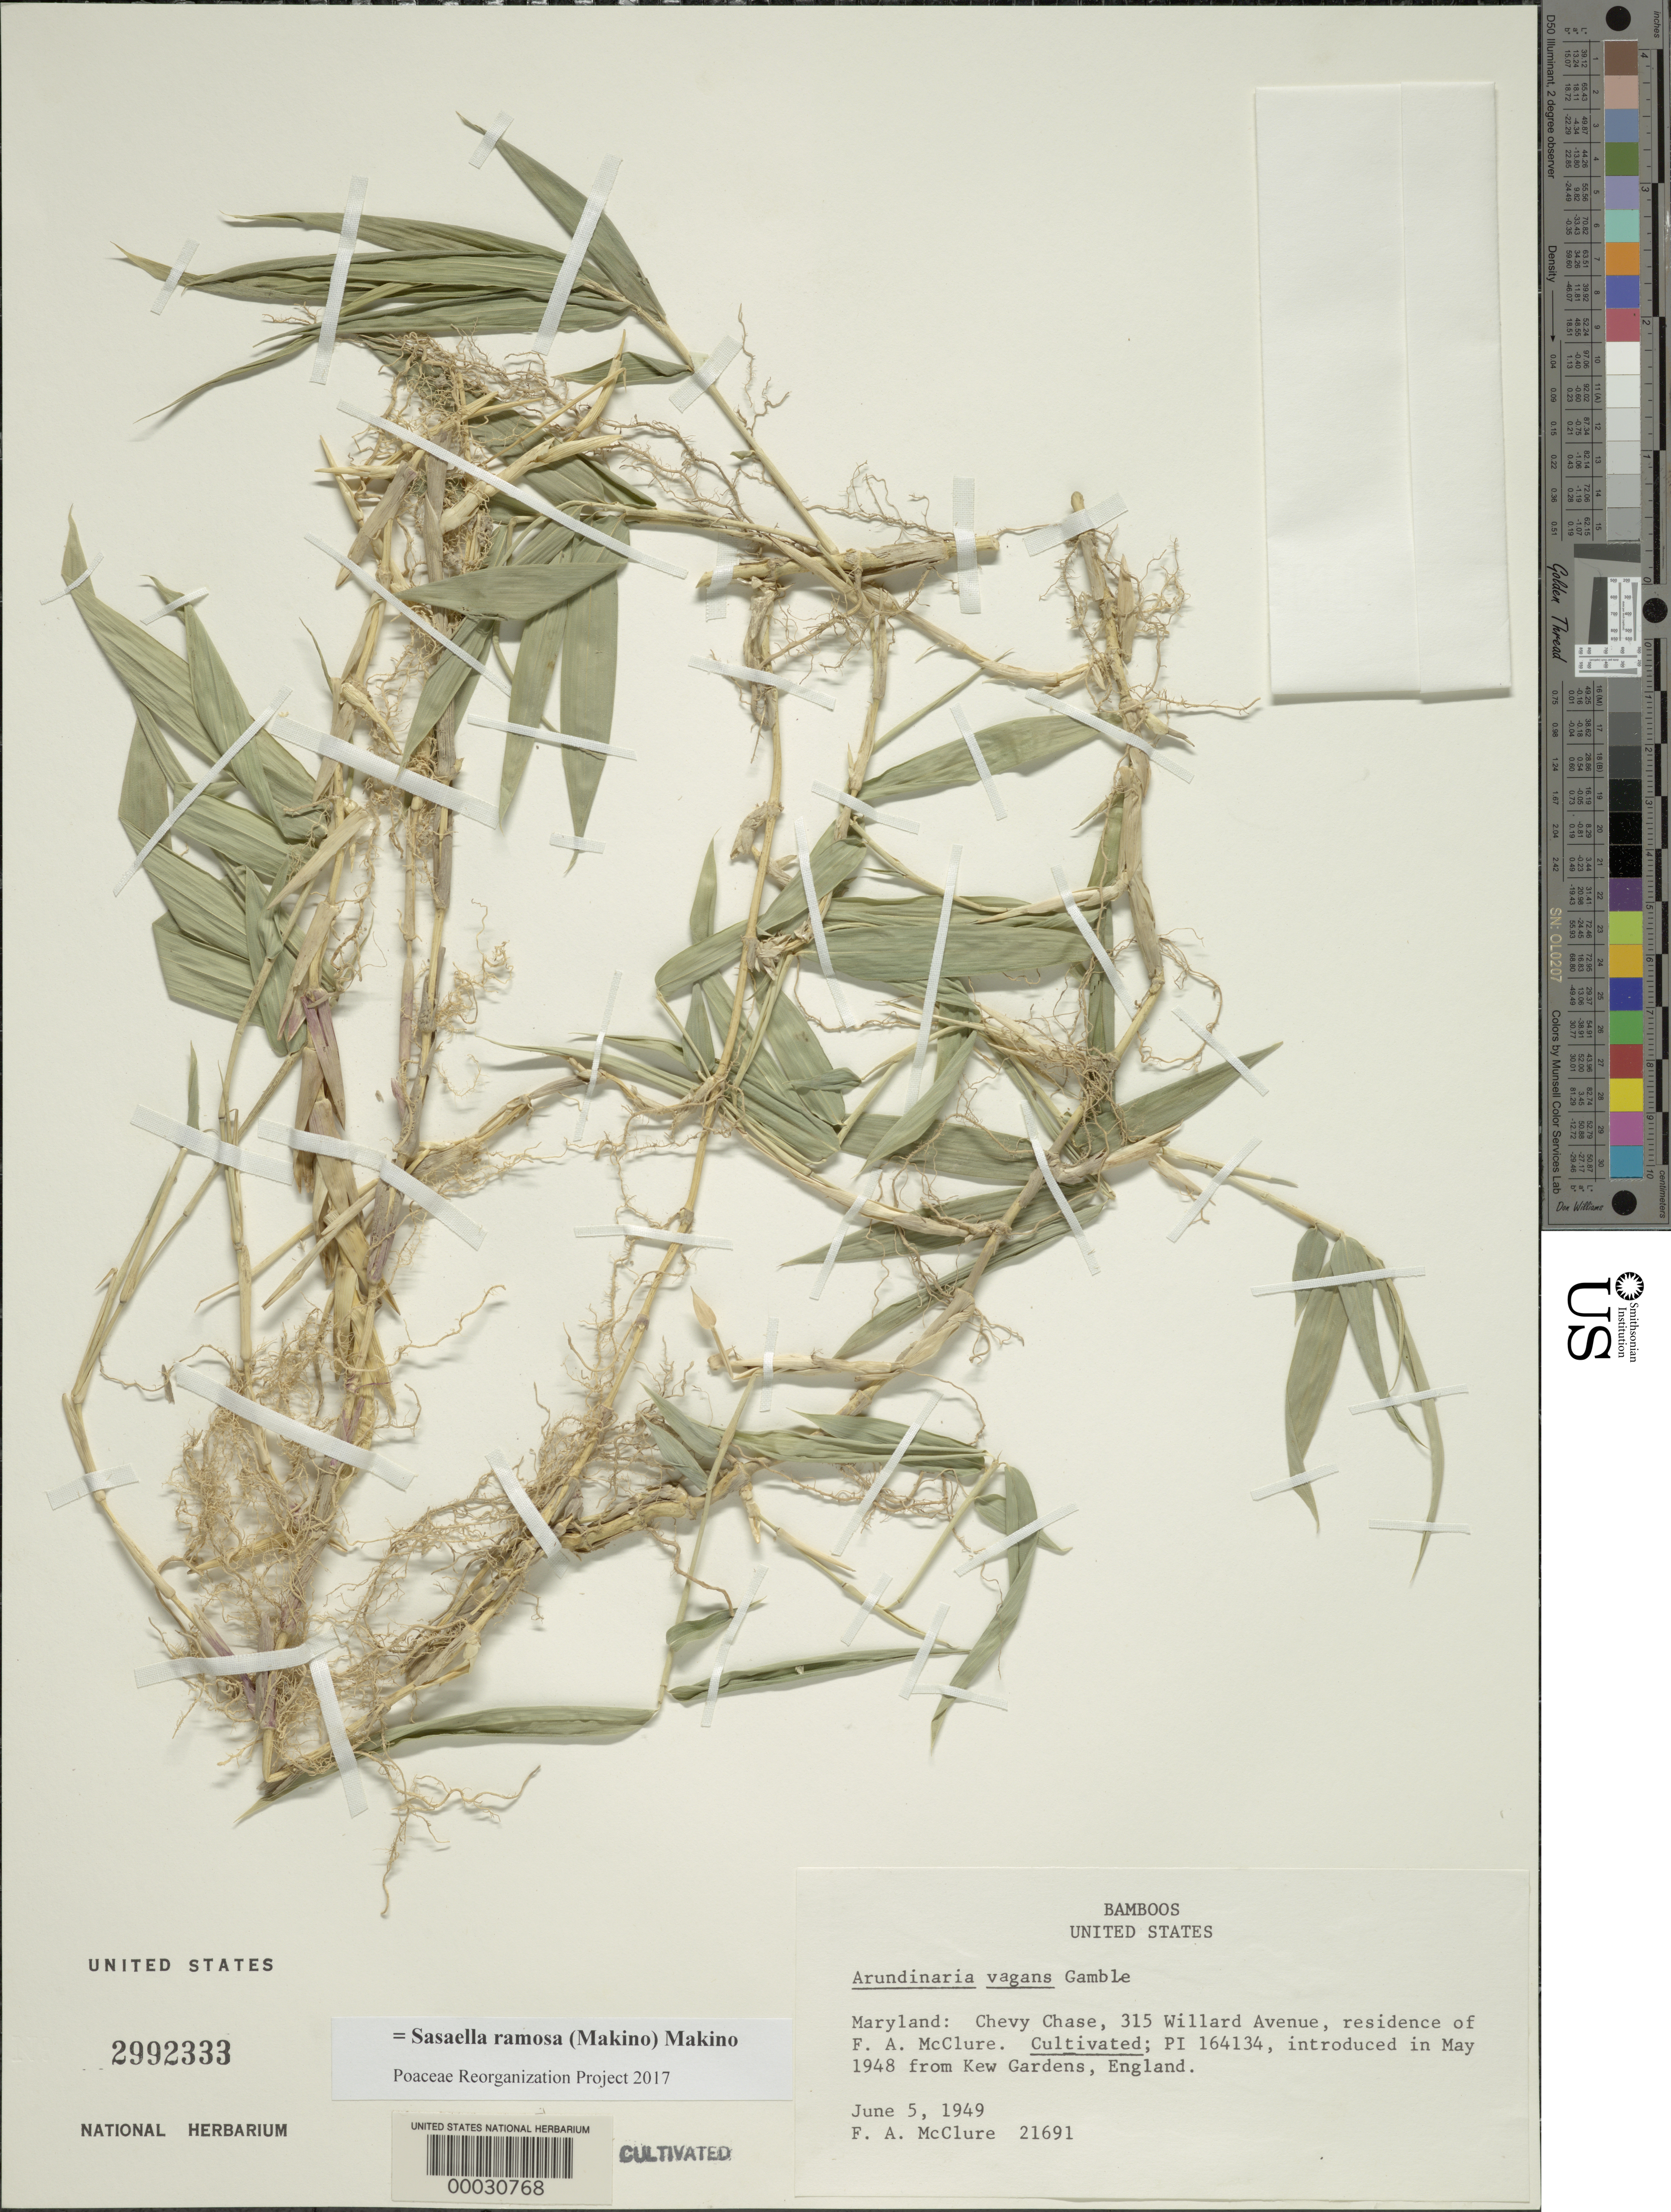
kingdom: Plantae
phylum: Tracheophyta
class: Liliopsida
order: Poales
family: Poaceae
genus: Sasaella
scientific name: Sasaella ramosa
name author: (Makino) Makino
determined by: Poaceae Reorganization Project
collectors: F. A. McClure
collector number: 21691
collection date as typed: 05 Jun 1949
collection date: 1949-06-05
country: United States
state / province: Florida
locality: Southern Florida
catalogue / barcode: US 2992333